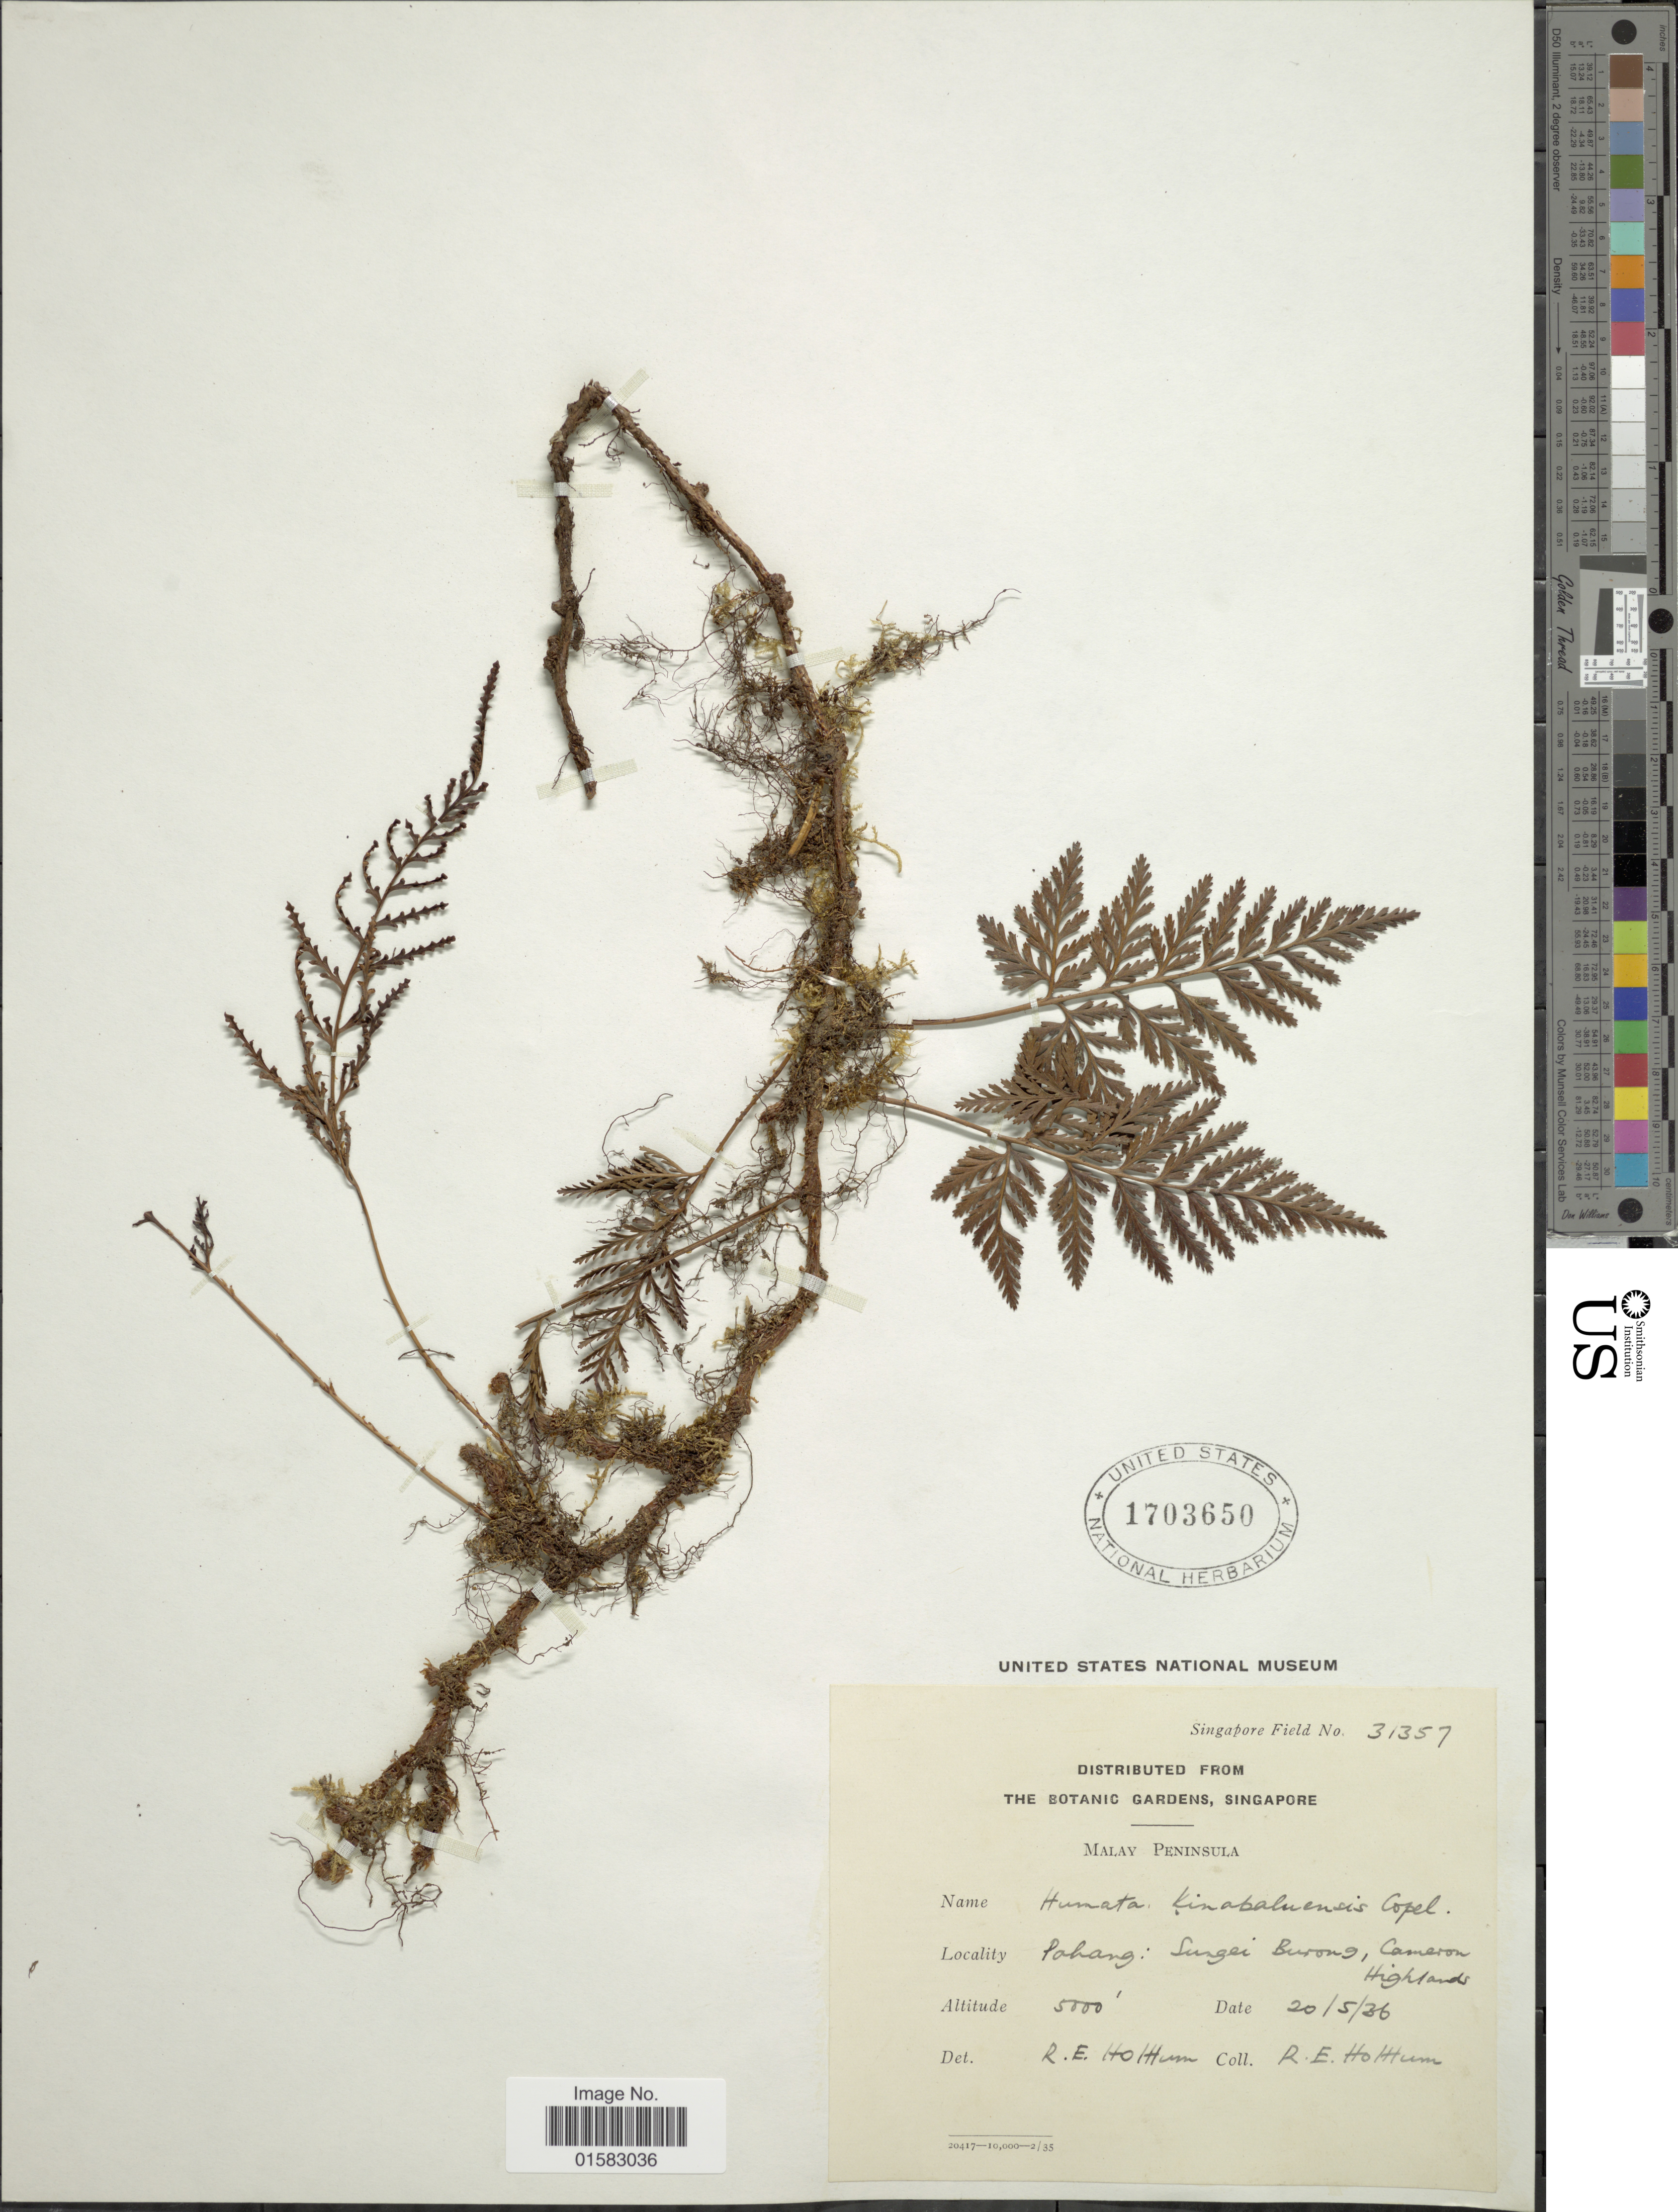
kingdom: Plantae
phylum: Tracheophyta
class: Polypodiopsida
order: Polypodiales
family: Davalliaceae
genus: Davallia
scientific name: Davallia repens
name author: (L. f.) Kuhn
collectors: R. E. Holttum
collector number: Singapore Field 31357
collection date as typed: Transcribed d/m/y: 20/5/36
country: Malaysia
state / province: Pahang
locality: Malay Peninsula, Lungei Burong, Cameron Highlands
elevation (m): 1524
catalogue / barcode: US 1703650